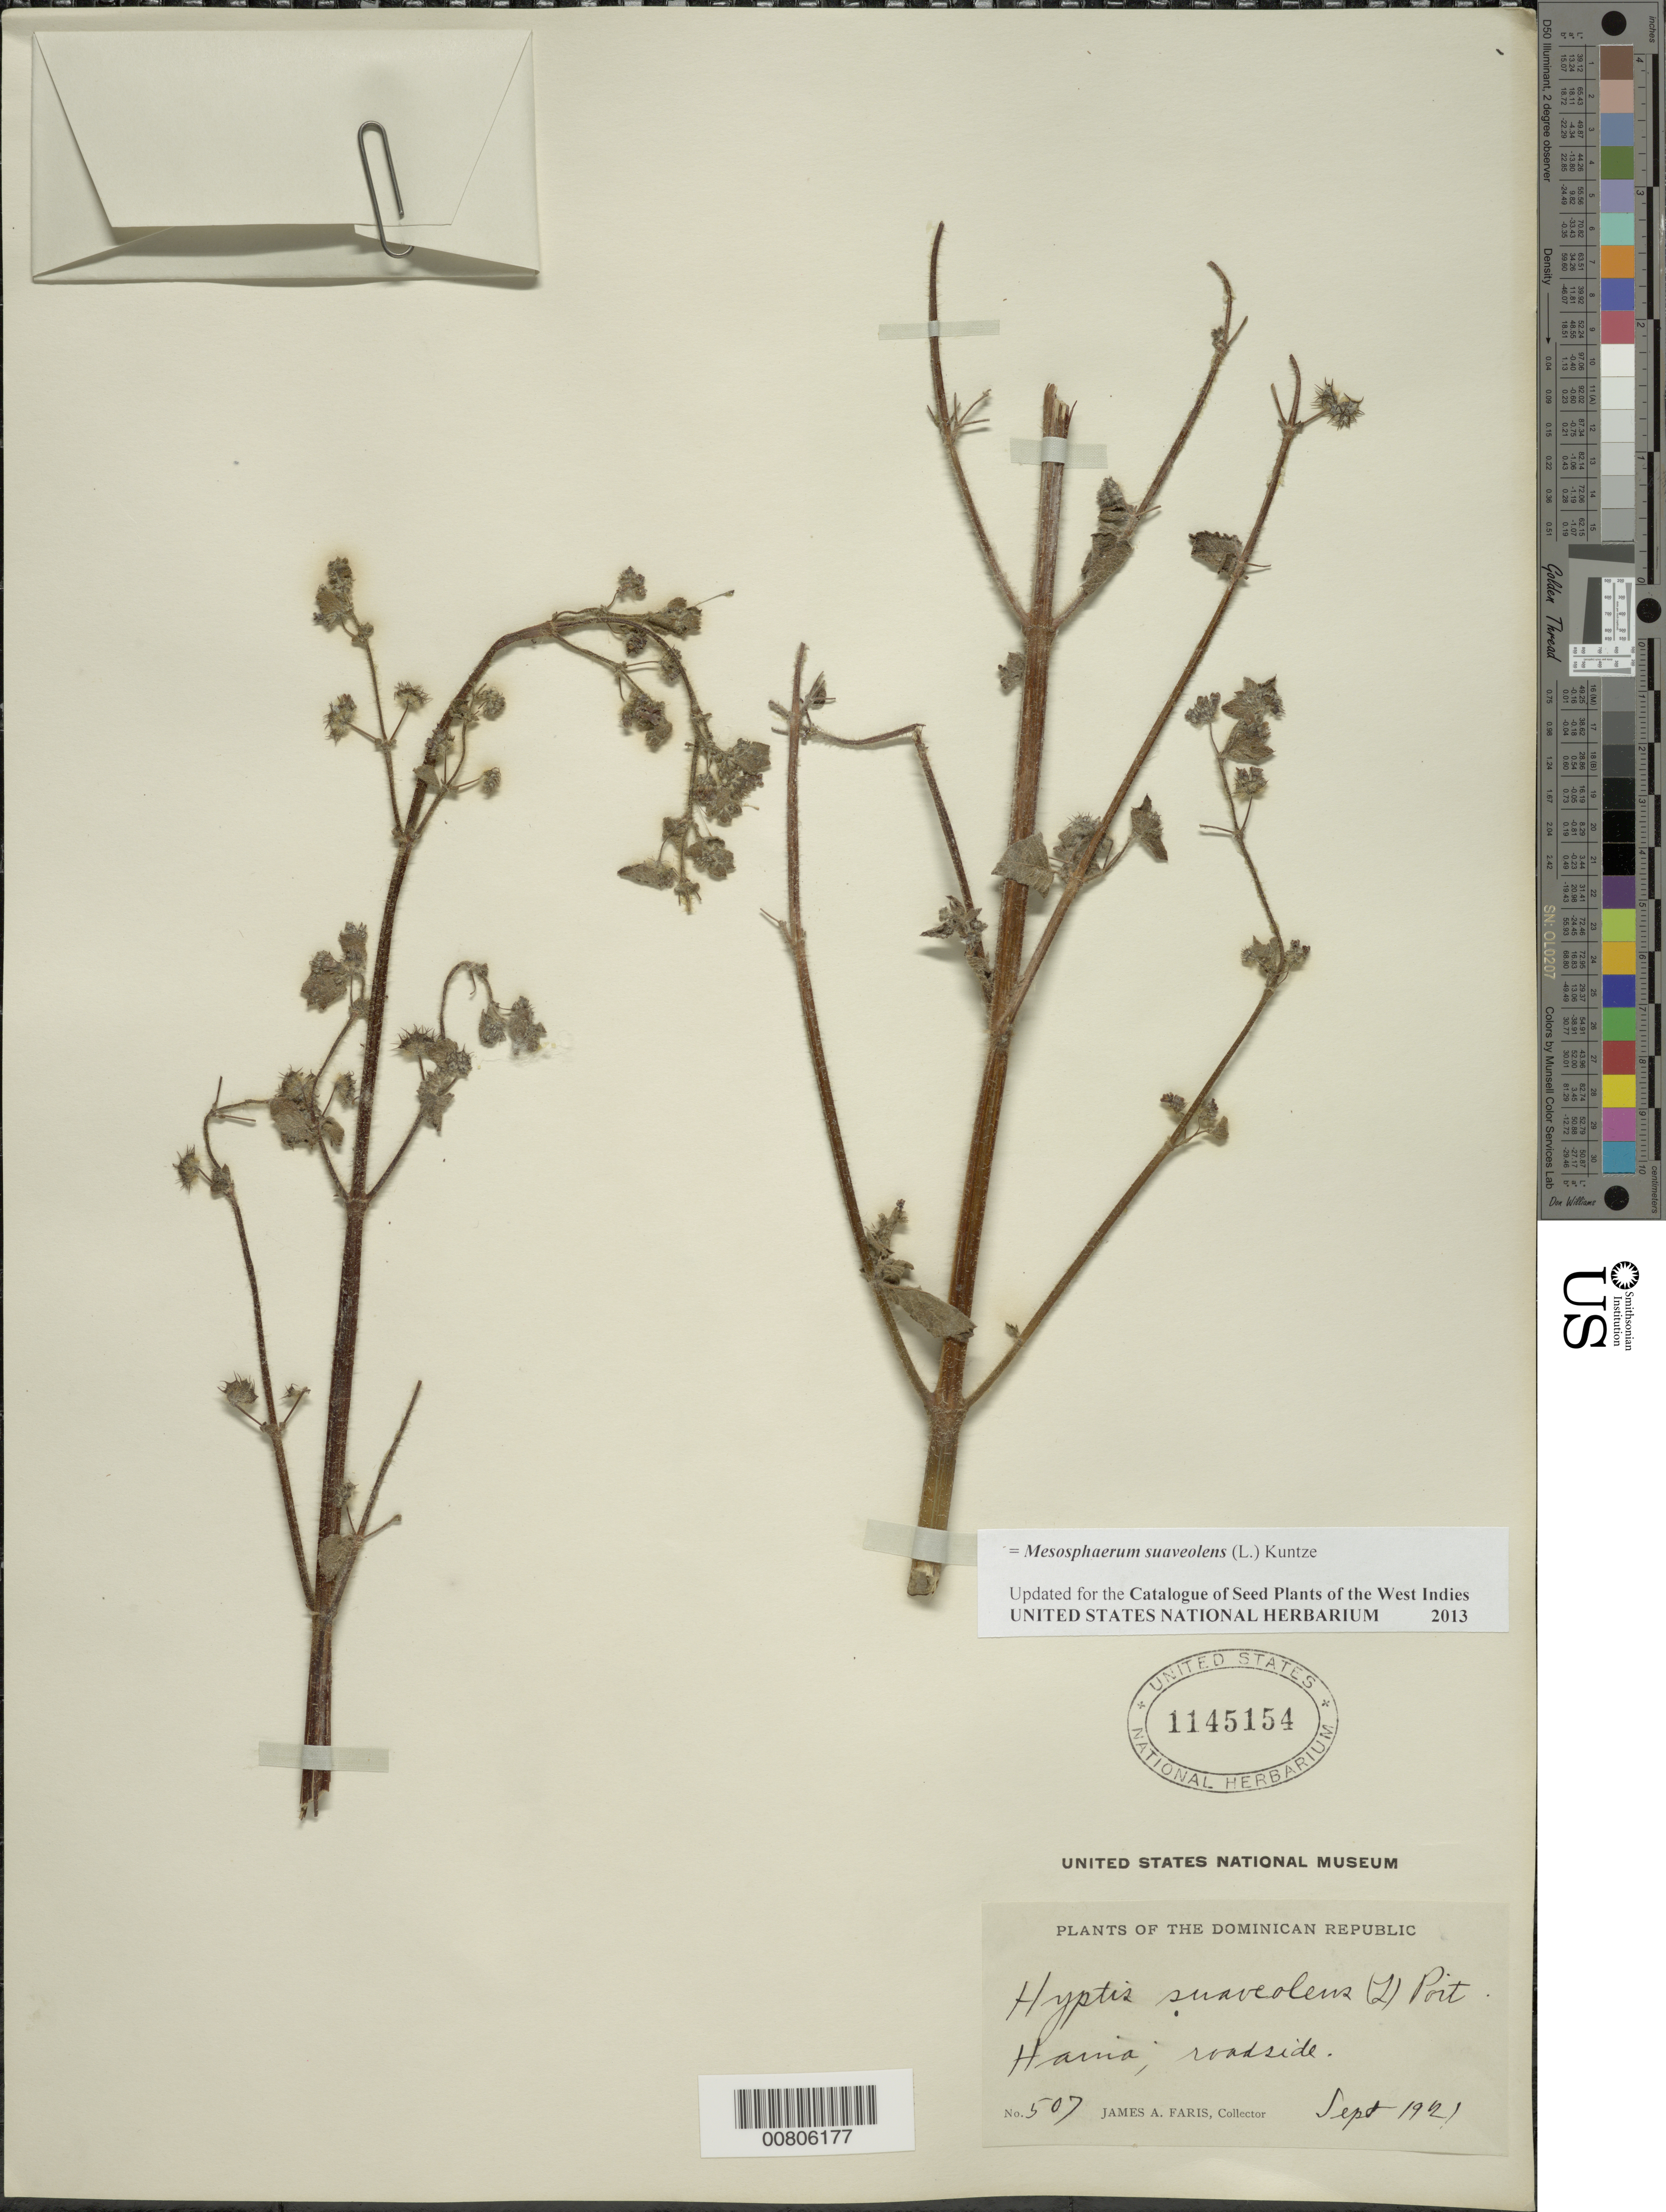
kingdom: Plantae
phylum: Tracheophyta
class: Magnoliopsida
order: Lamiales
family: Lamiaceae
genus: Mesosphaerum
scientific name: Mesosphaerum suaveolens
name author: (L.) Kuntze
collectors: J. Faris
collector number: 507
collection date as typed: Sep 1921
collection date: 1921-09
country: Dominican Republic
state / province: San Cristóbal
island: Hispaniola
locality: Haina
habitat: Roadside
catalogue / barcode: US 1145154